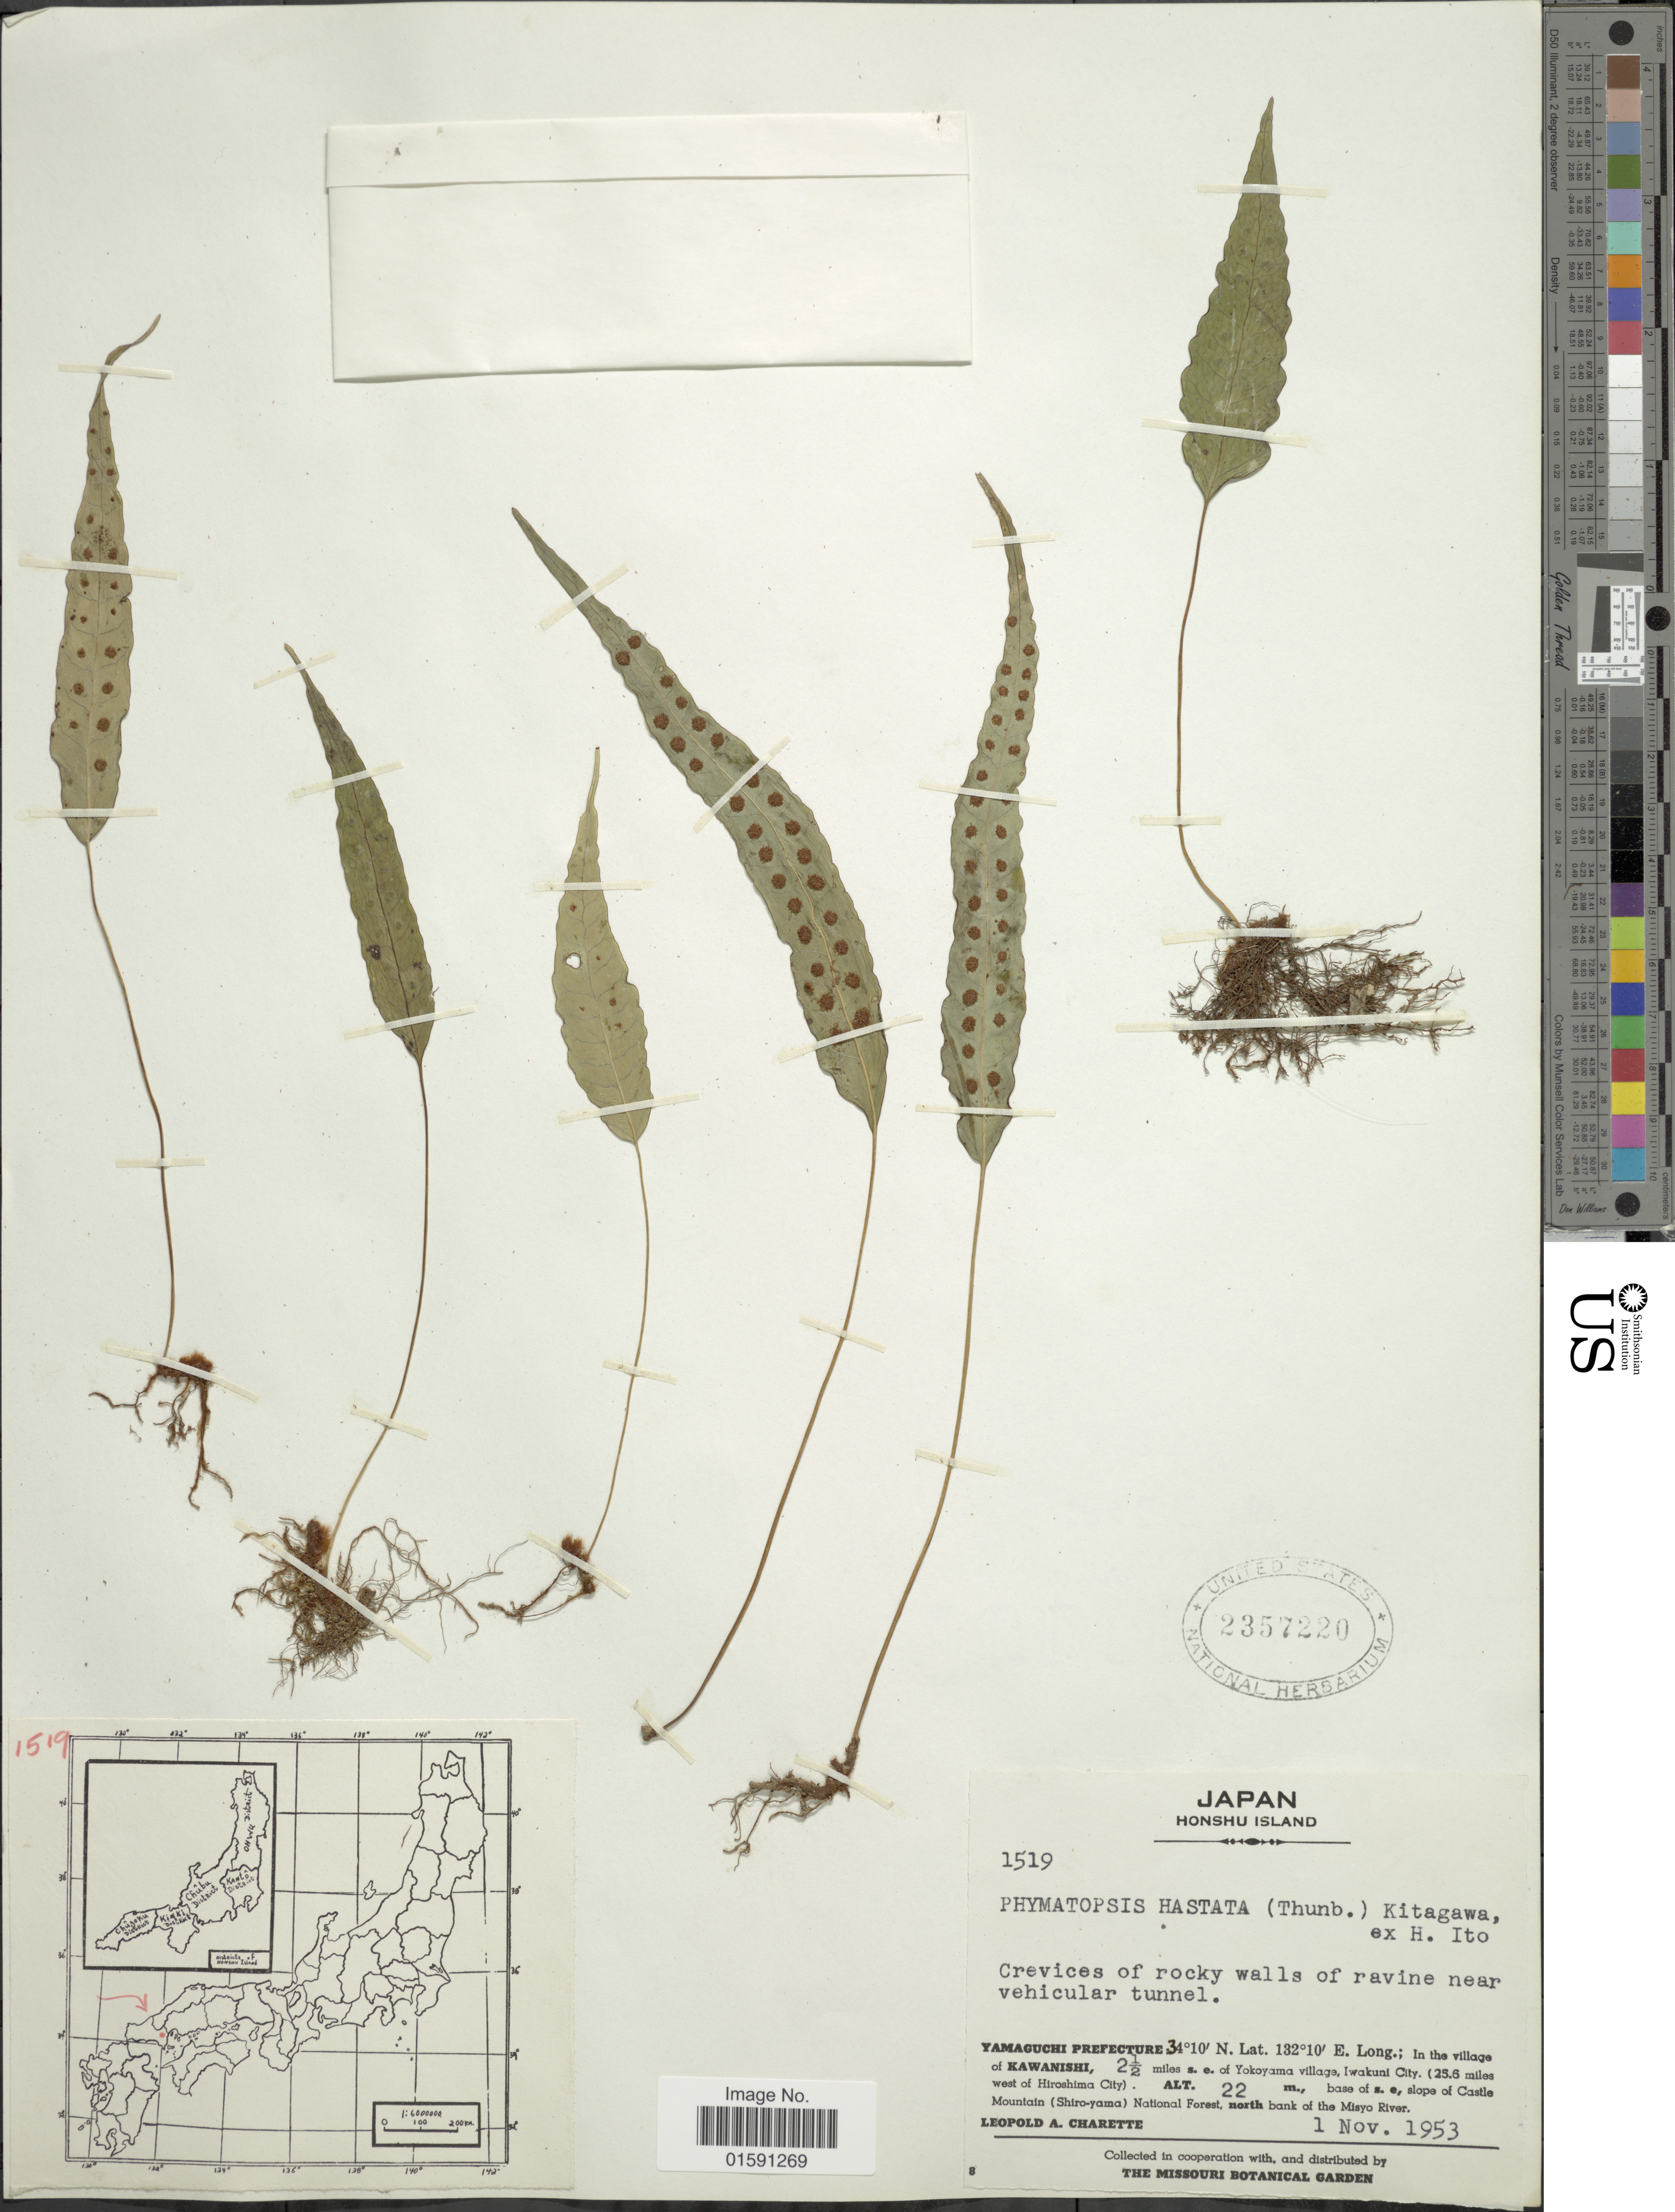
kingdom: Plantae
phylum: Tracheophyta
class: Polypodiopsida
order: Polypodiales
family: Polypodiaceae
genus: Selliguea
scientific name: Selliguea hastata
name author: (Thunb.) Fraser-Jenk.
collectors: L. A. Charette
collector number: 1519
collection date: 1953-11-01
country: Japan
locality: Honshu Island. Yamaguchi Prefecture. In the village of Kawanishi, 2.5 miles s.e. of Yokoyama village, Iwakuni City (25.6 miles west of Hitoshima City) , base of s.e. slope of Castle Mountain (Shiro-yama) National Forest, north bank of the Misyo River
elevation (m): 22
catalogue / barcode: US 2357220